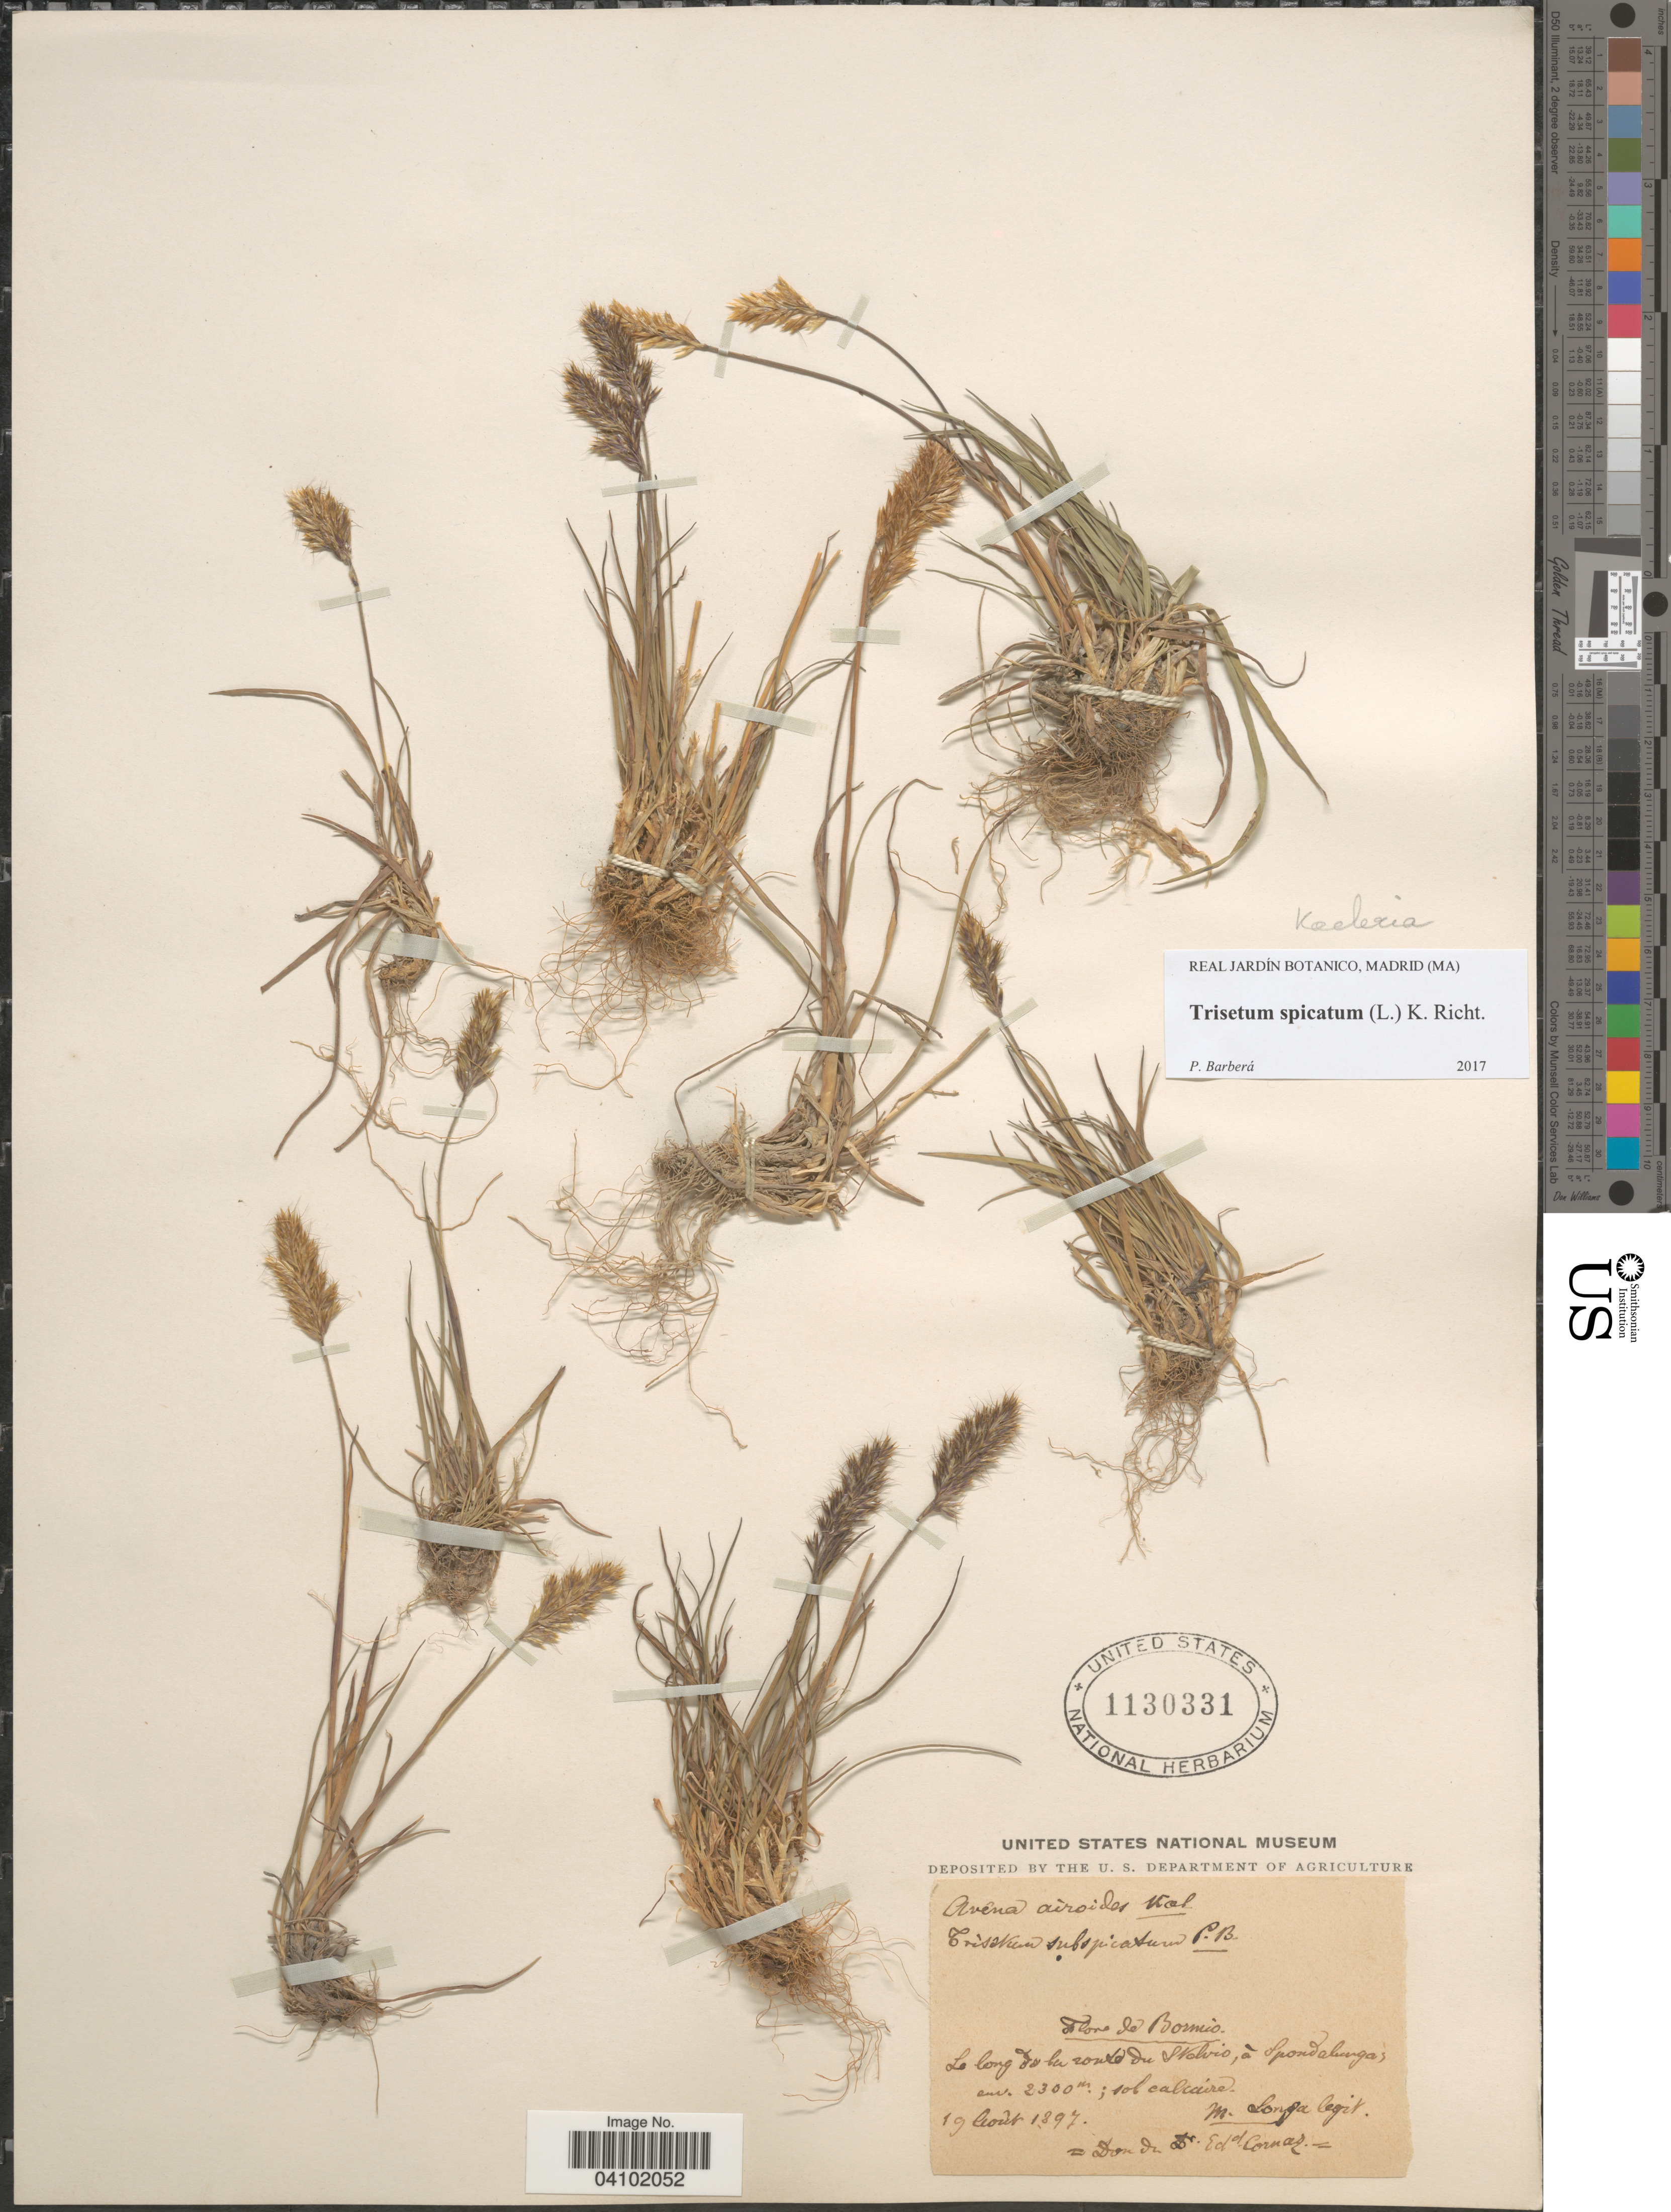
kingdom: Plantae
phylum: Tracheophyta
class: Liliopsida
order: Poales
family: Poaceae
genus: Koeleria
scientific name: Koeleria spicata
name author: (L.) Barberá et al.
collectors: M. Longa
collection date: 1897-08-19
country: Italy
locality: Bormio. Le long du la route du Stelvio, à Spondalunga.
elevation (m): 2300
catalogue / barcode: US 1130331